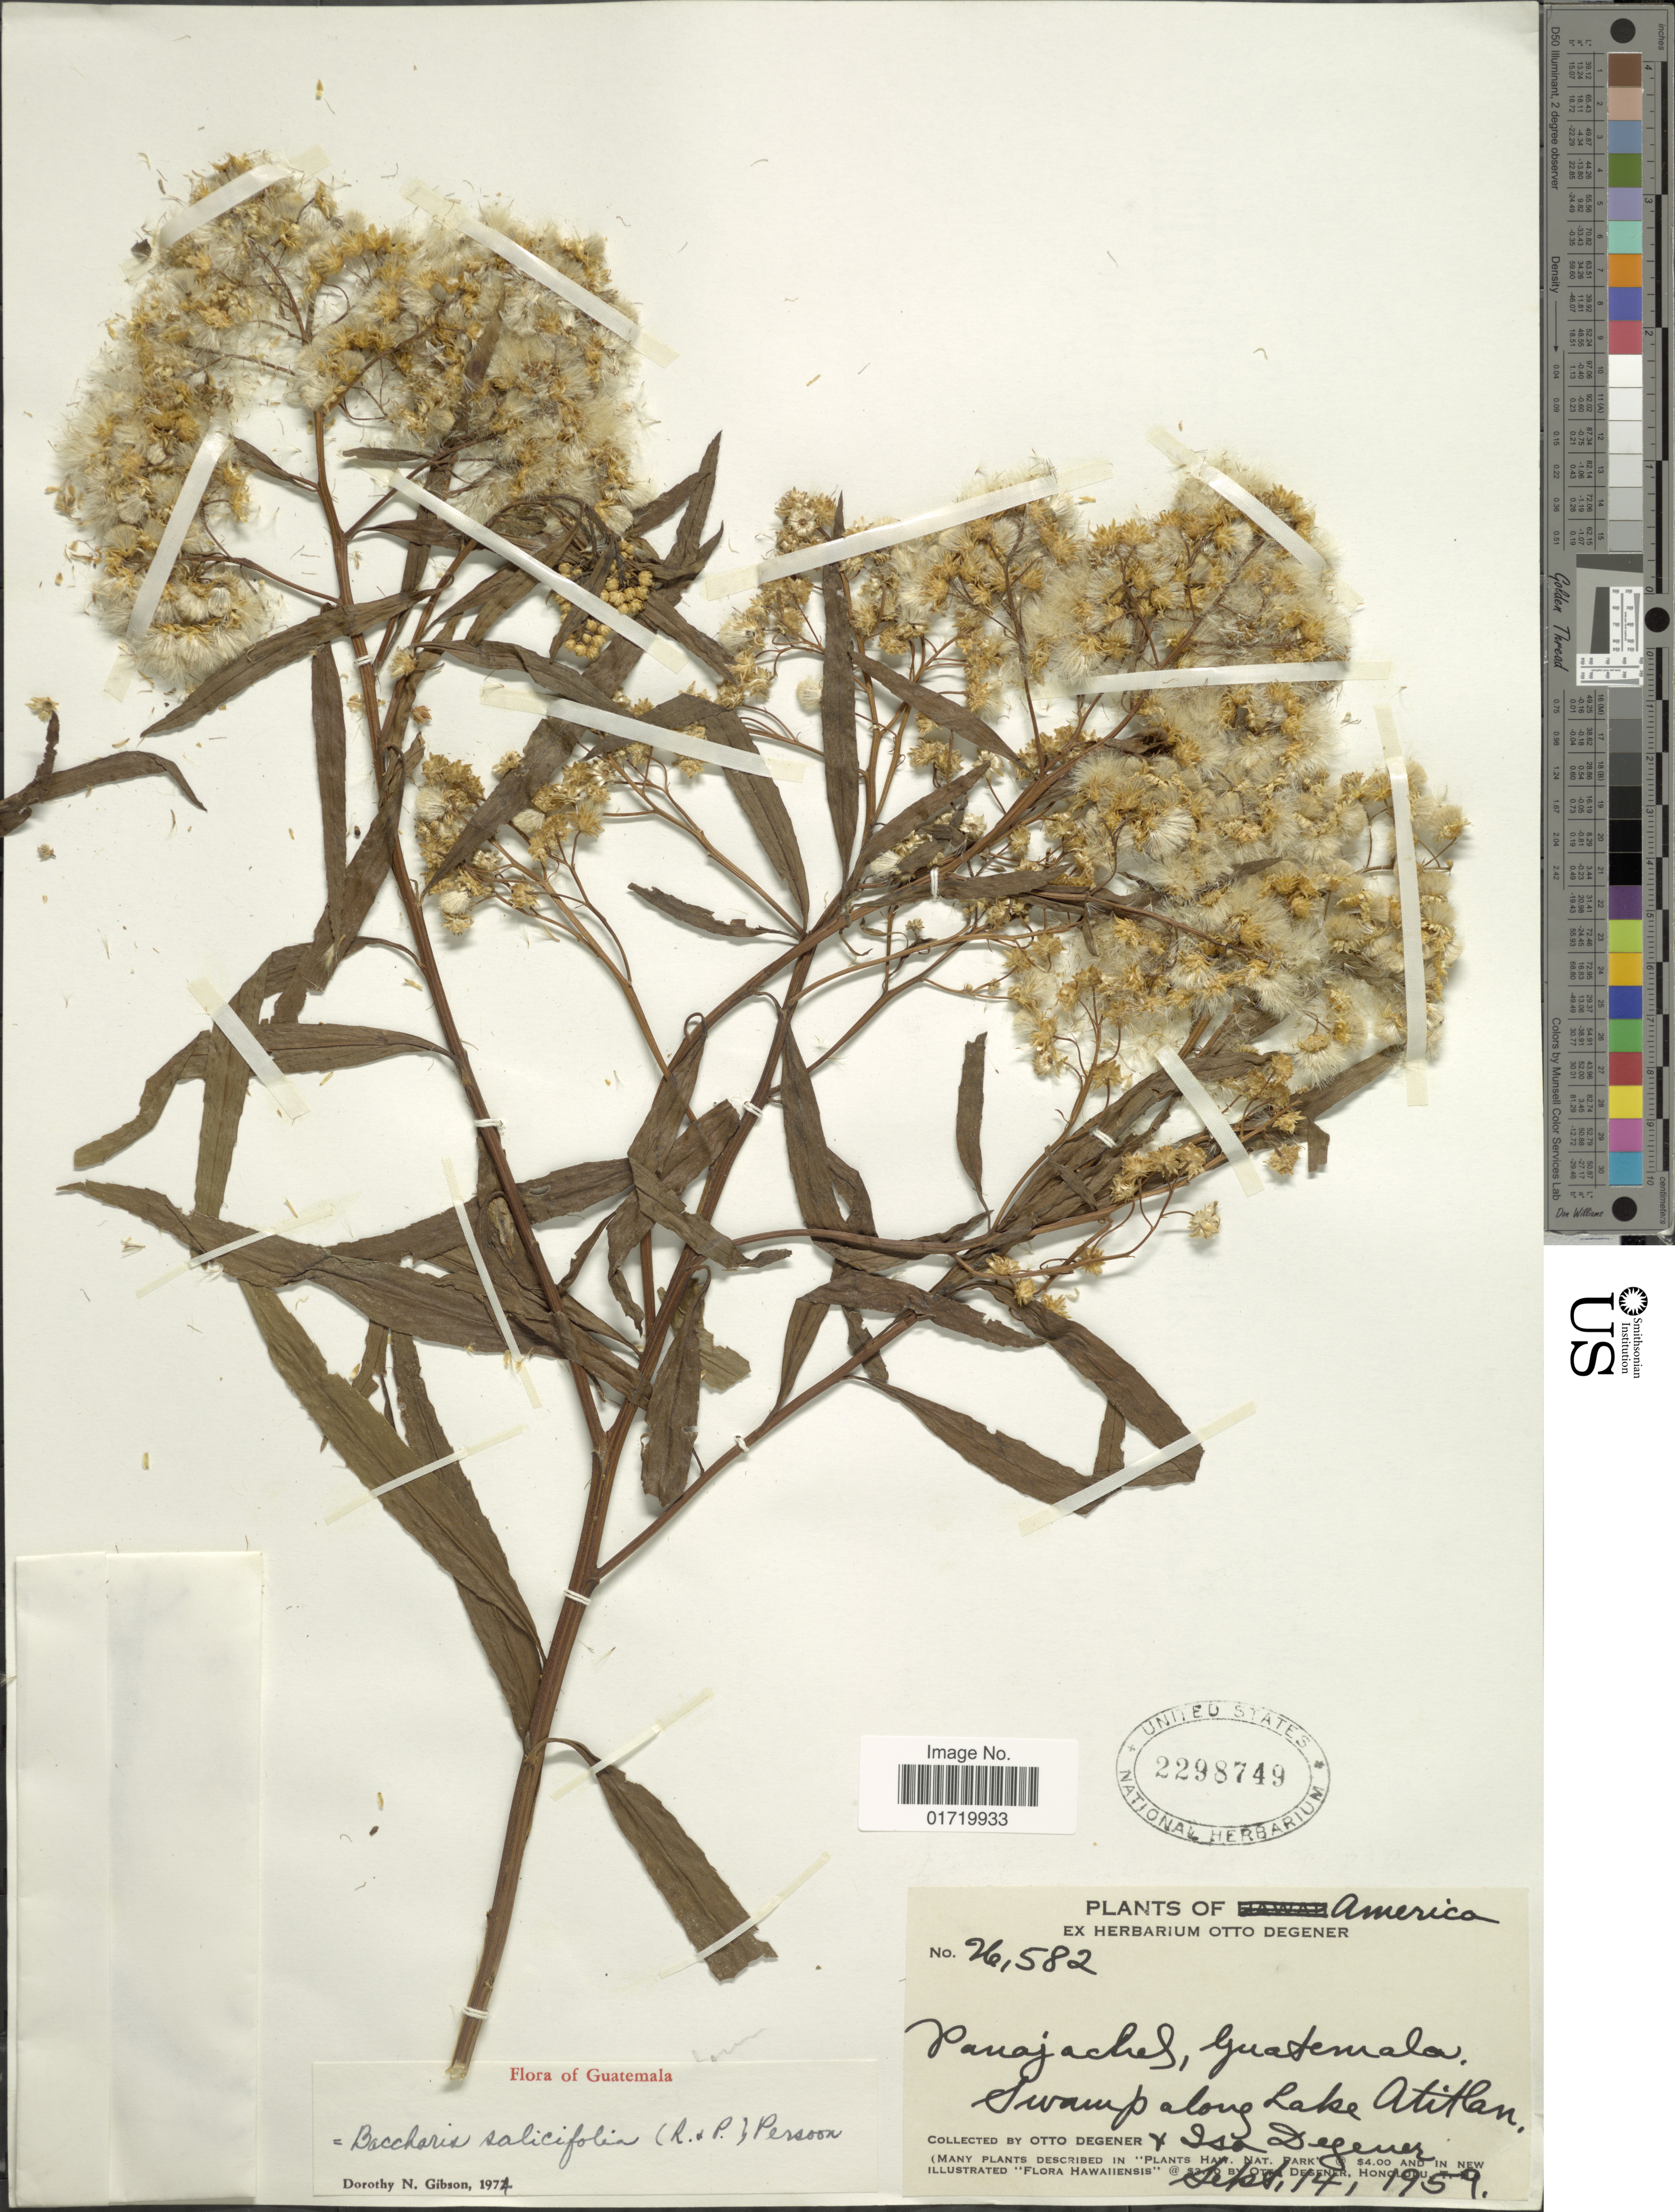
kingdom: Plantae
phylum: Tracheophyta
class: Magnoliopsida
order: Asterales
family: Asteraceae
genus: Baccharis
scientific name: Baccharis salicifolia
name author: (Ruiz & Pav.) Pers.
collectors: O. Degener & I. Degener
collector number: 26582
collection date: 1959-09-14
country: Guatemala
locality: America, Panajaches, swamp along Lake Atitlan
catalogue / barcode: US 2298749